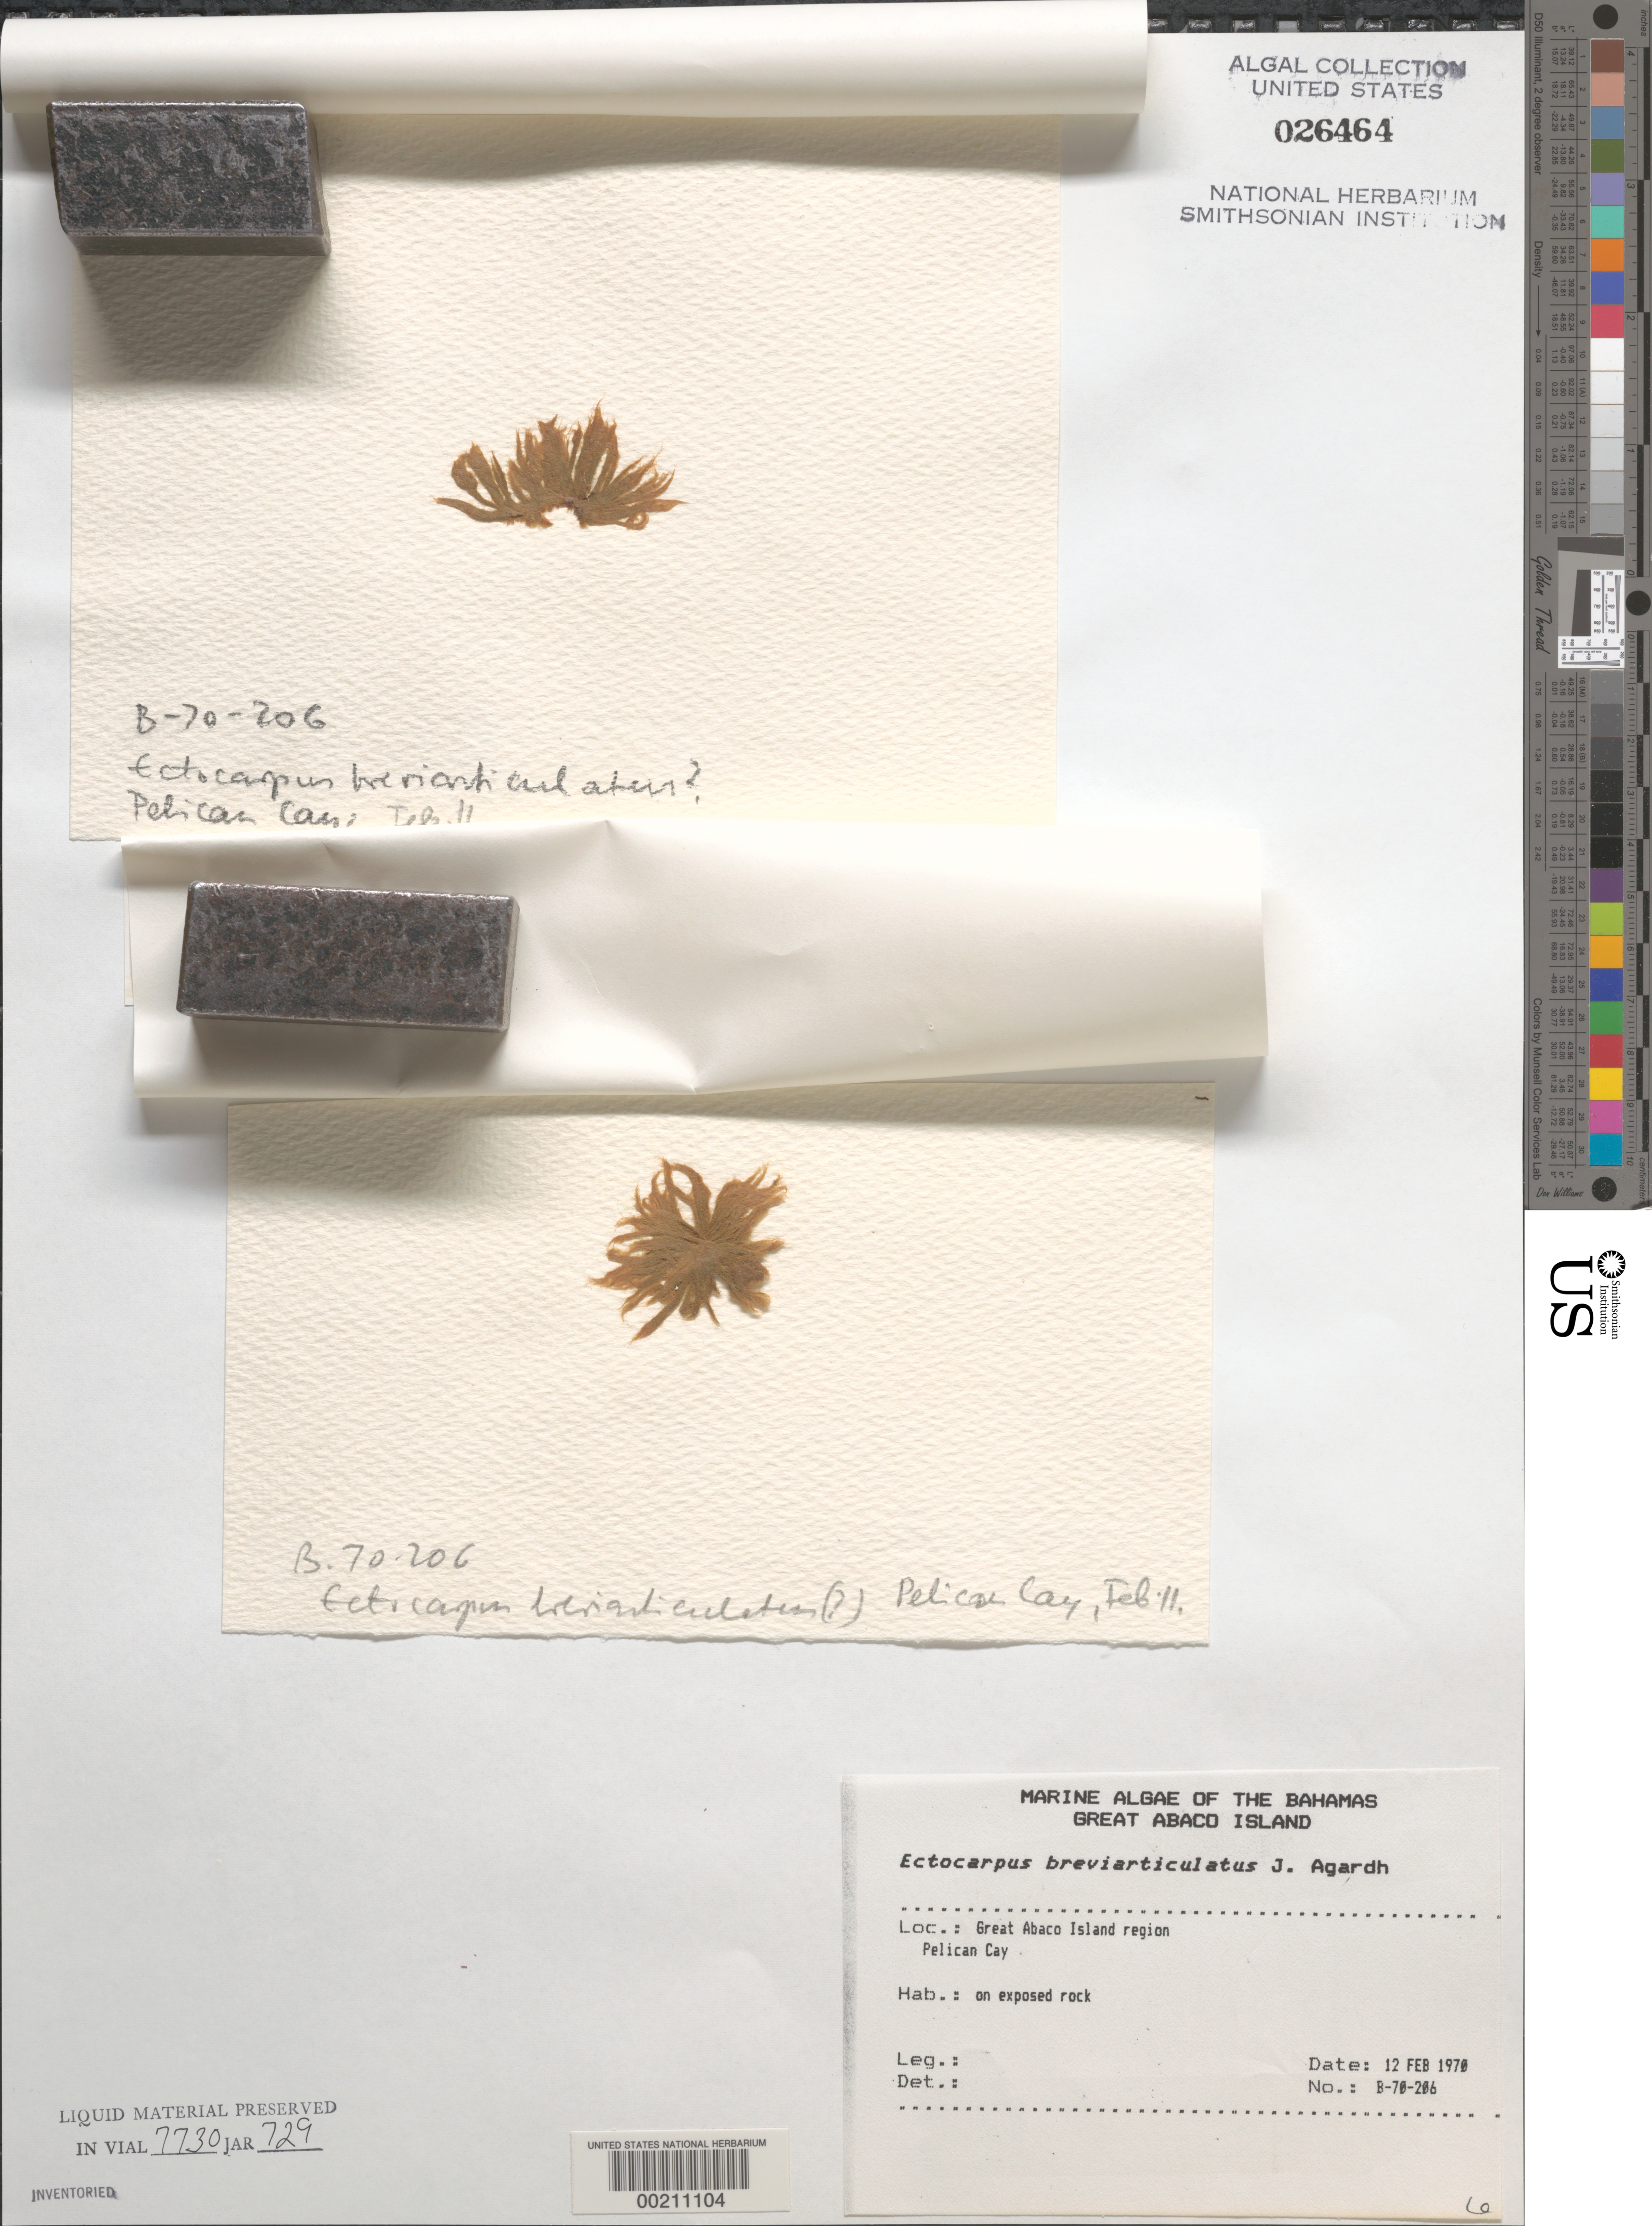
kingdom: Chromista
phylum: Ochrophyta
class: Phaeophyceae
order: Scytothamnales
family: Asteronemataceae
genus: Asteronema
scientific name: Asteronema breviarticulatum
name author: (J. Agardh) Ouriques & Bouzon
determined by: Algae name updating Project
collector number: B-70-206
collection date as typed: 12 Feb 1970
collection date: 1970-02-12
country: Bahamas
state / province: Abaco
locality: Pelican cay, great abaco island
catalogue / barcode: US 26464